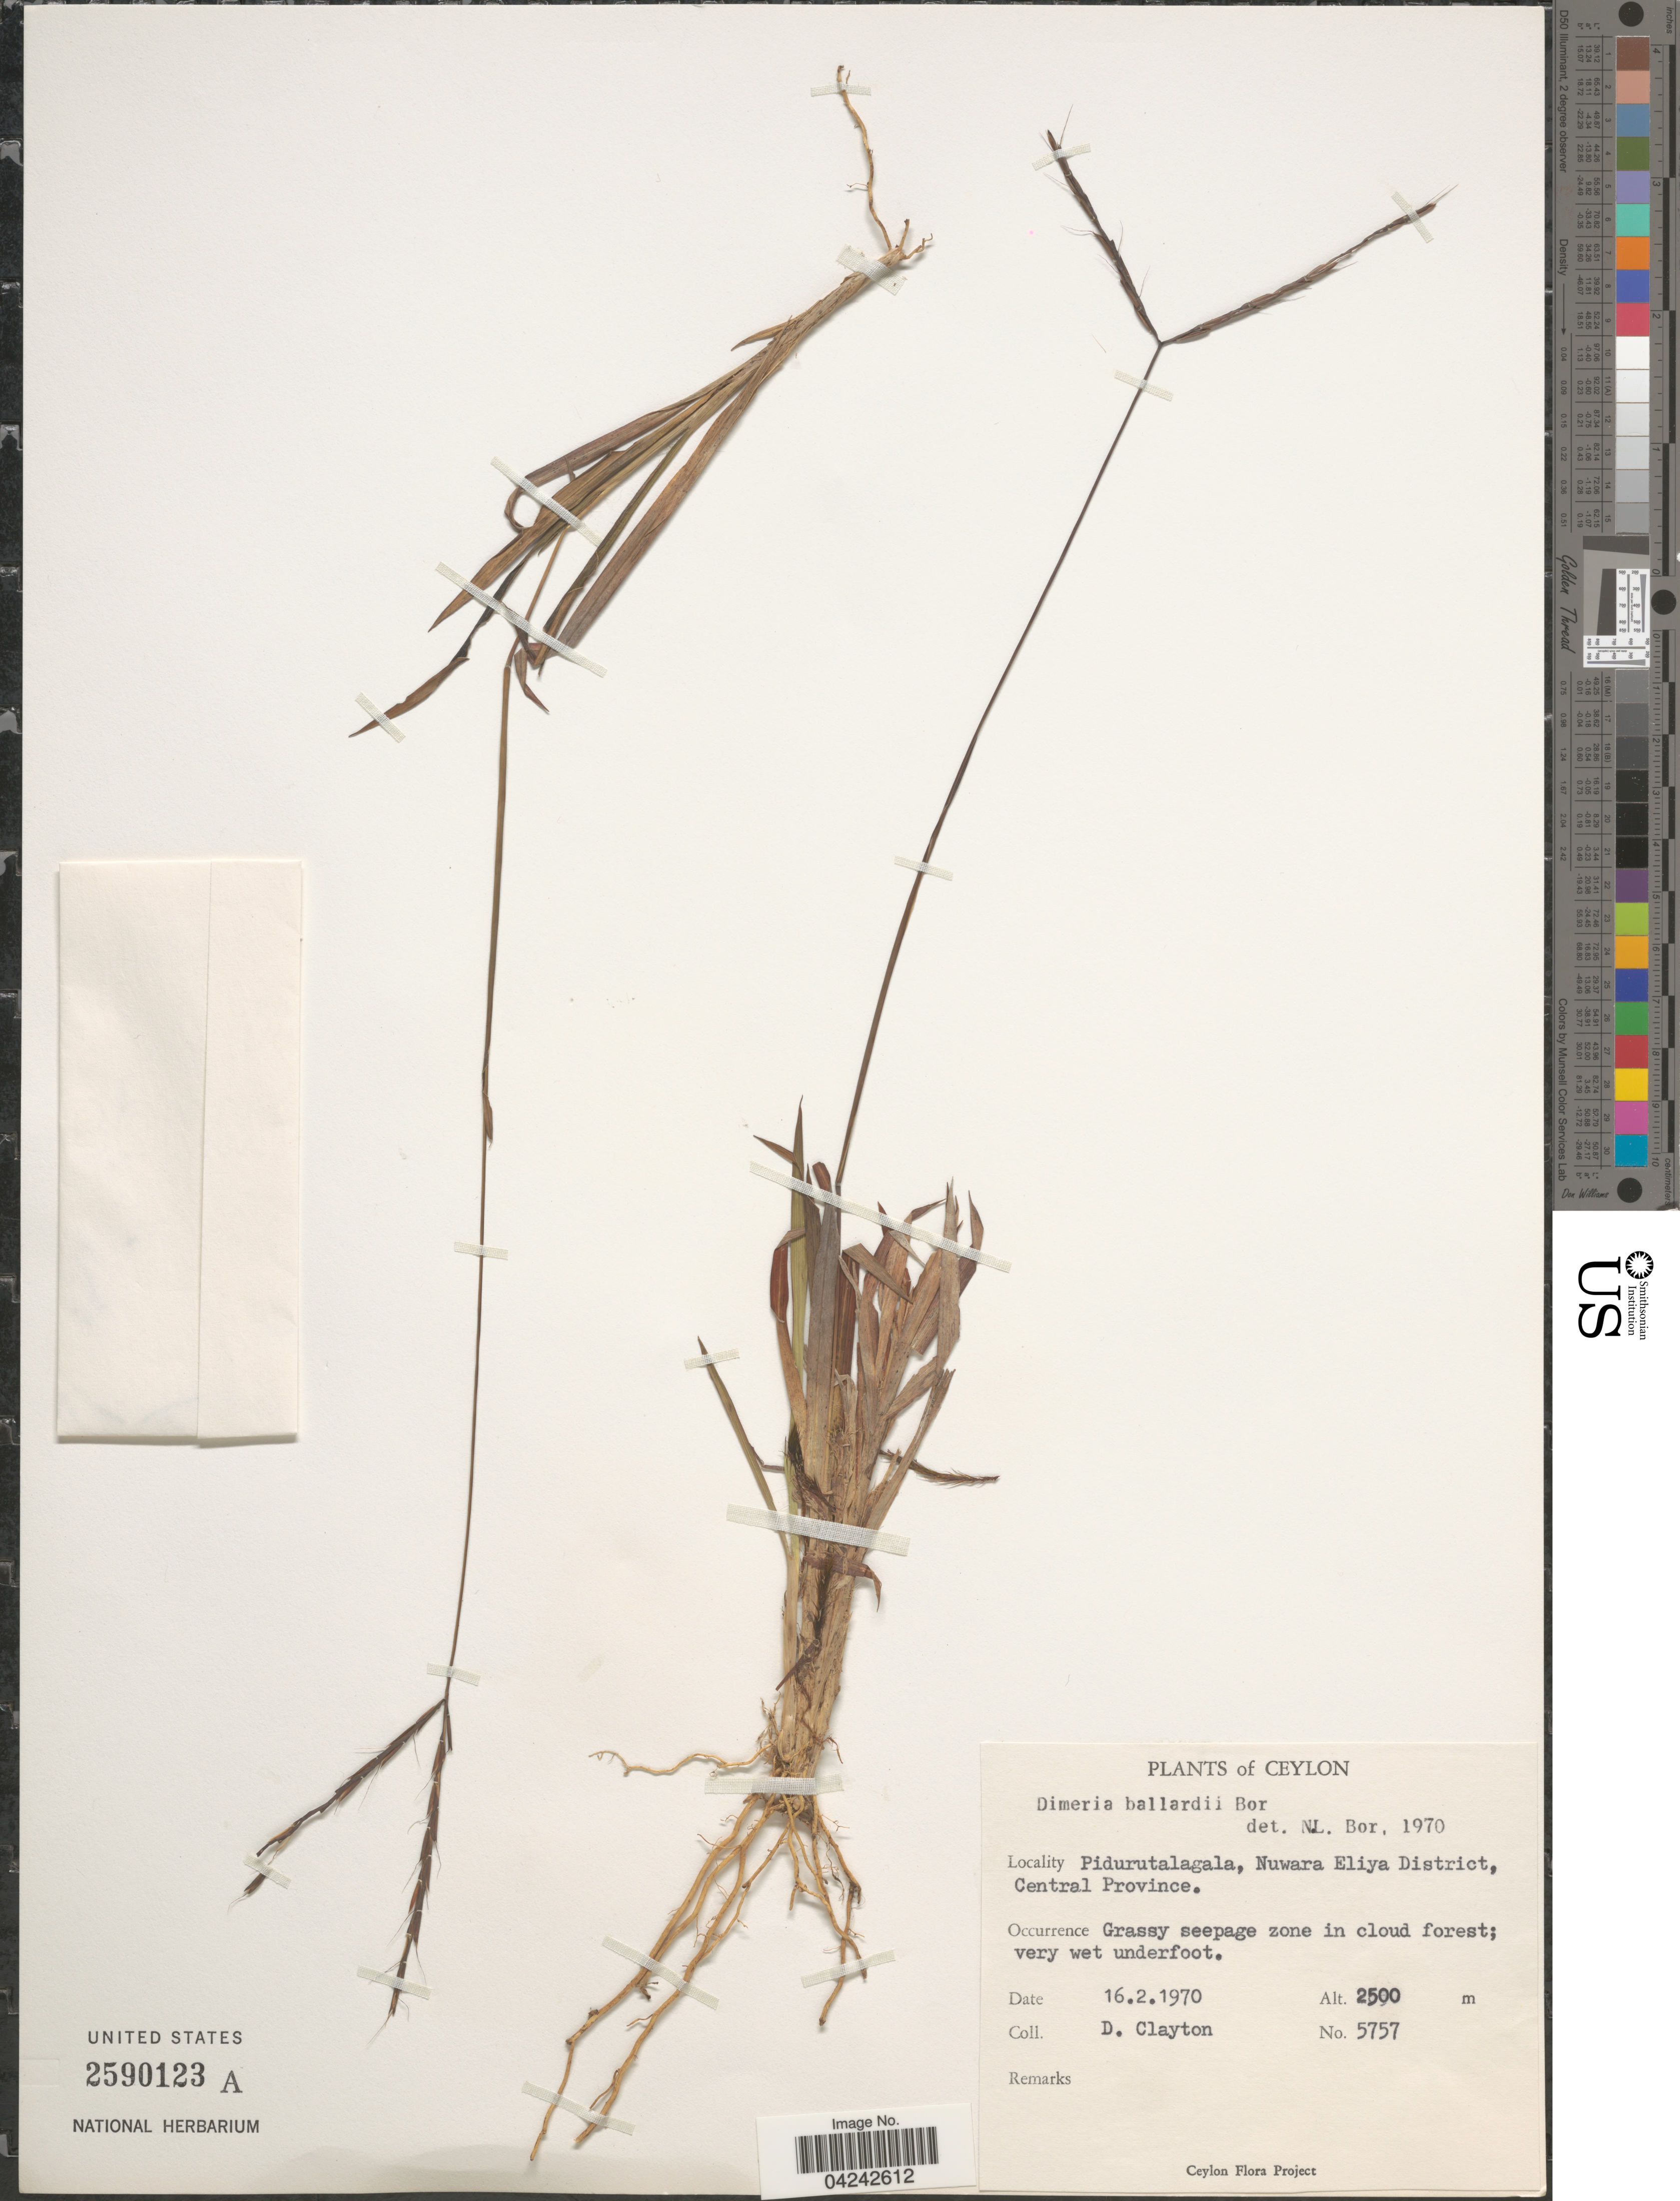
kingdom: Plantae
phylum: Tracheophyta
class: Liliopsida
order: Poales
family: Poaceae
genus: Dimeria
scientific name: Dimeria ballardii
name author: Bor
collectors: D. Clayton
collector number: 5757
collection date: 1970-02-16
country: Sri Lanka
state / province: Central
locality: Ceylon. Pidurutalagala, Nuwara Eliya District.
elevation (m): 2500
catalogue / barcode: US 2590123A